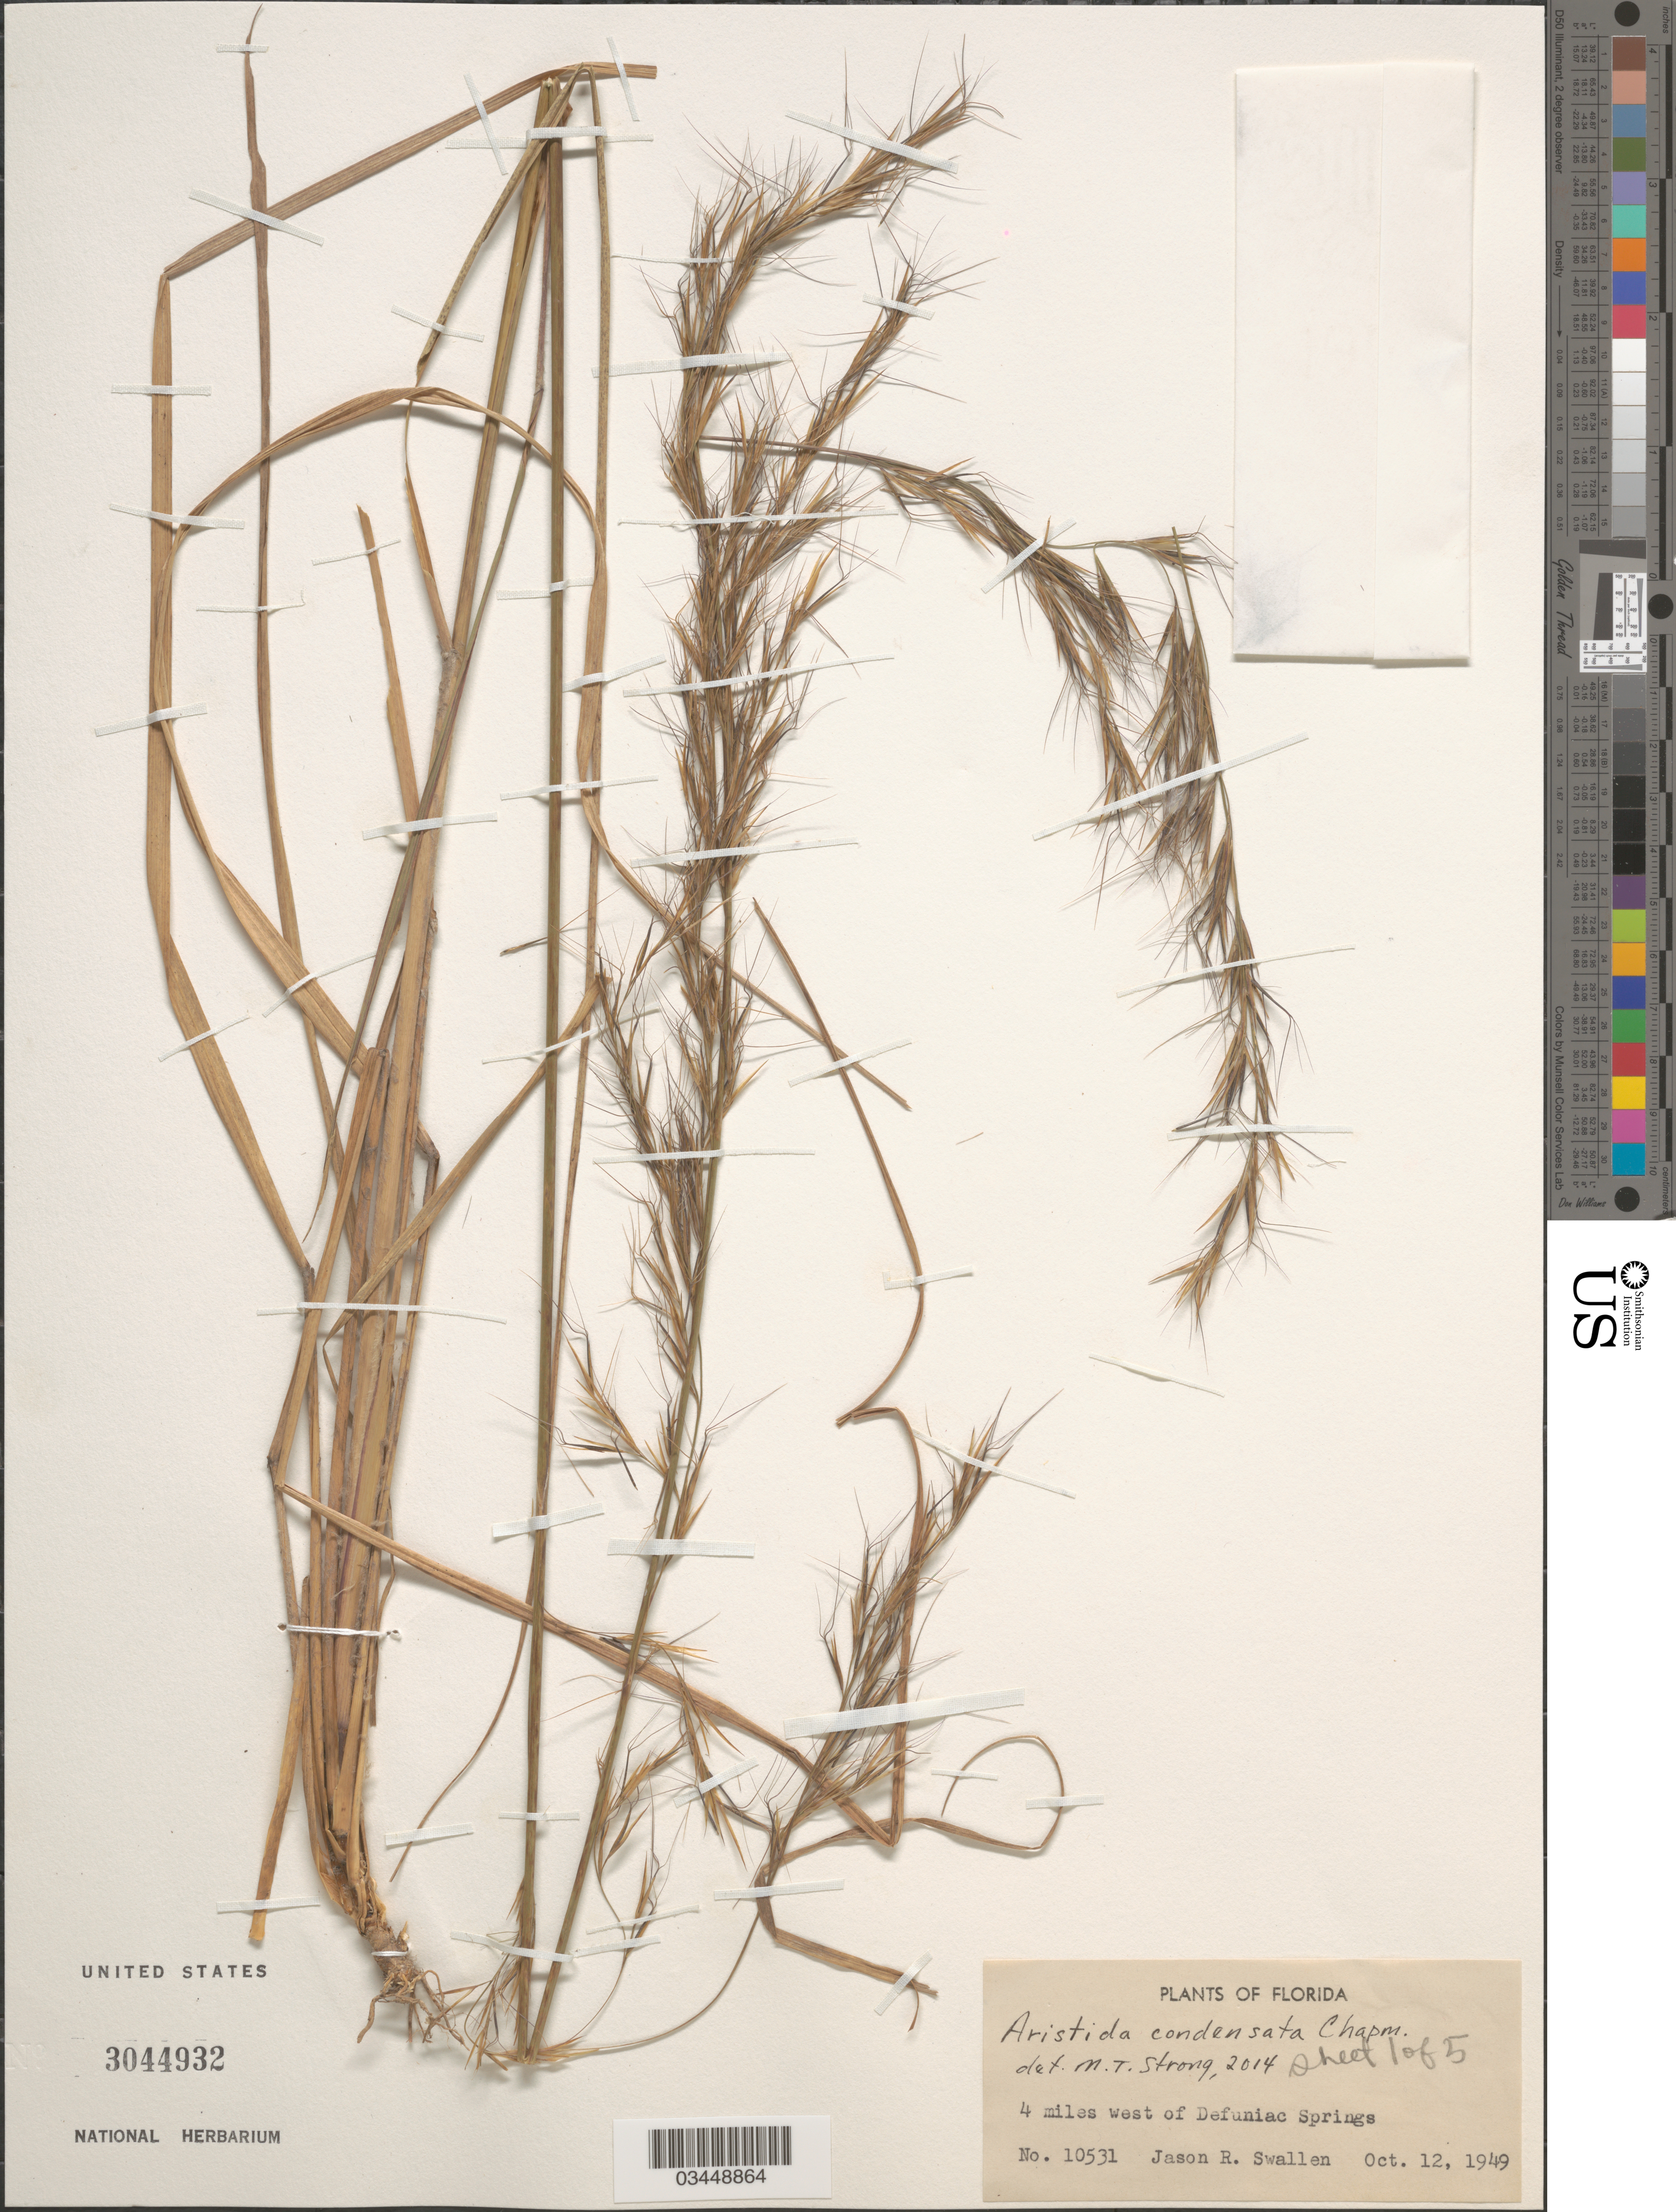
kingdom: Plantae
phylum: Tracheophyta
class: Liliopsida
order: Poales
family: Poaceae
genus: Aristida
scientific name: Aristida condensata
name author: Chapm.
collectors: J. R. Swallen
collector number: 10531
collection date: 1949-10-12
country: United States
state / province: Florida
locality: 4 miles west of Defuniac Springs.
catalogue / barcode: US 3044932